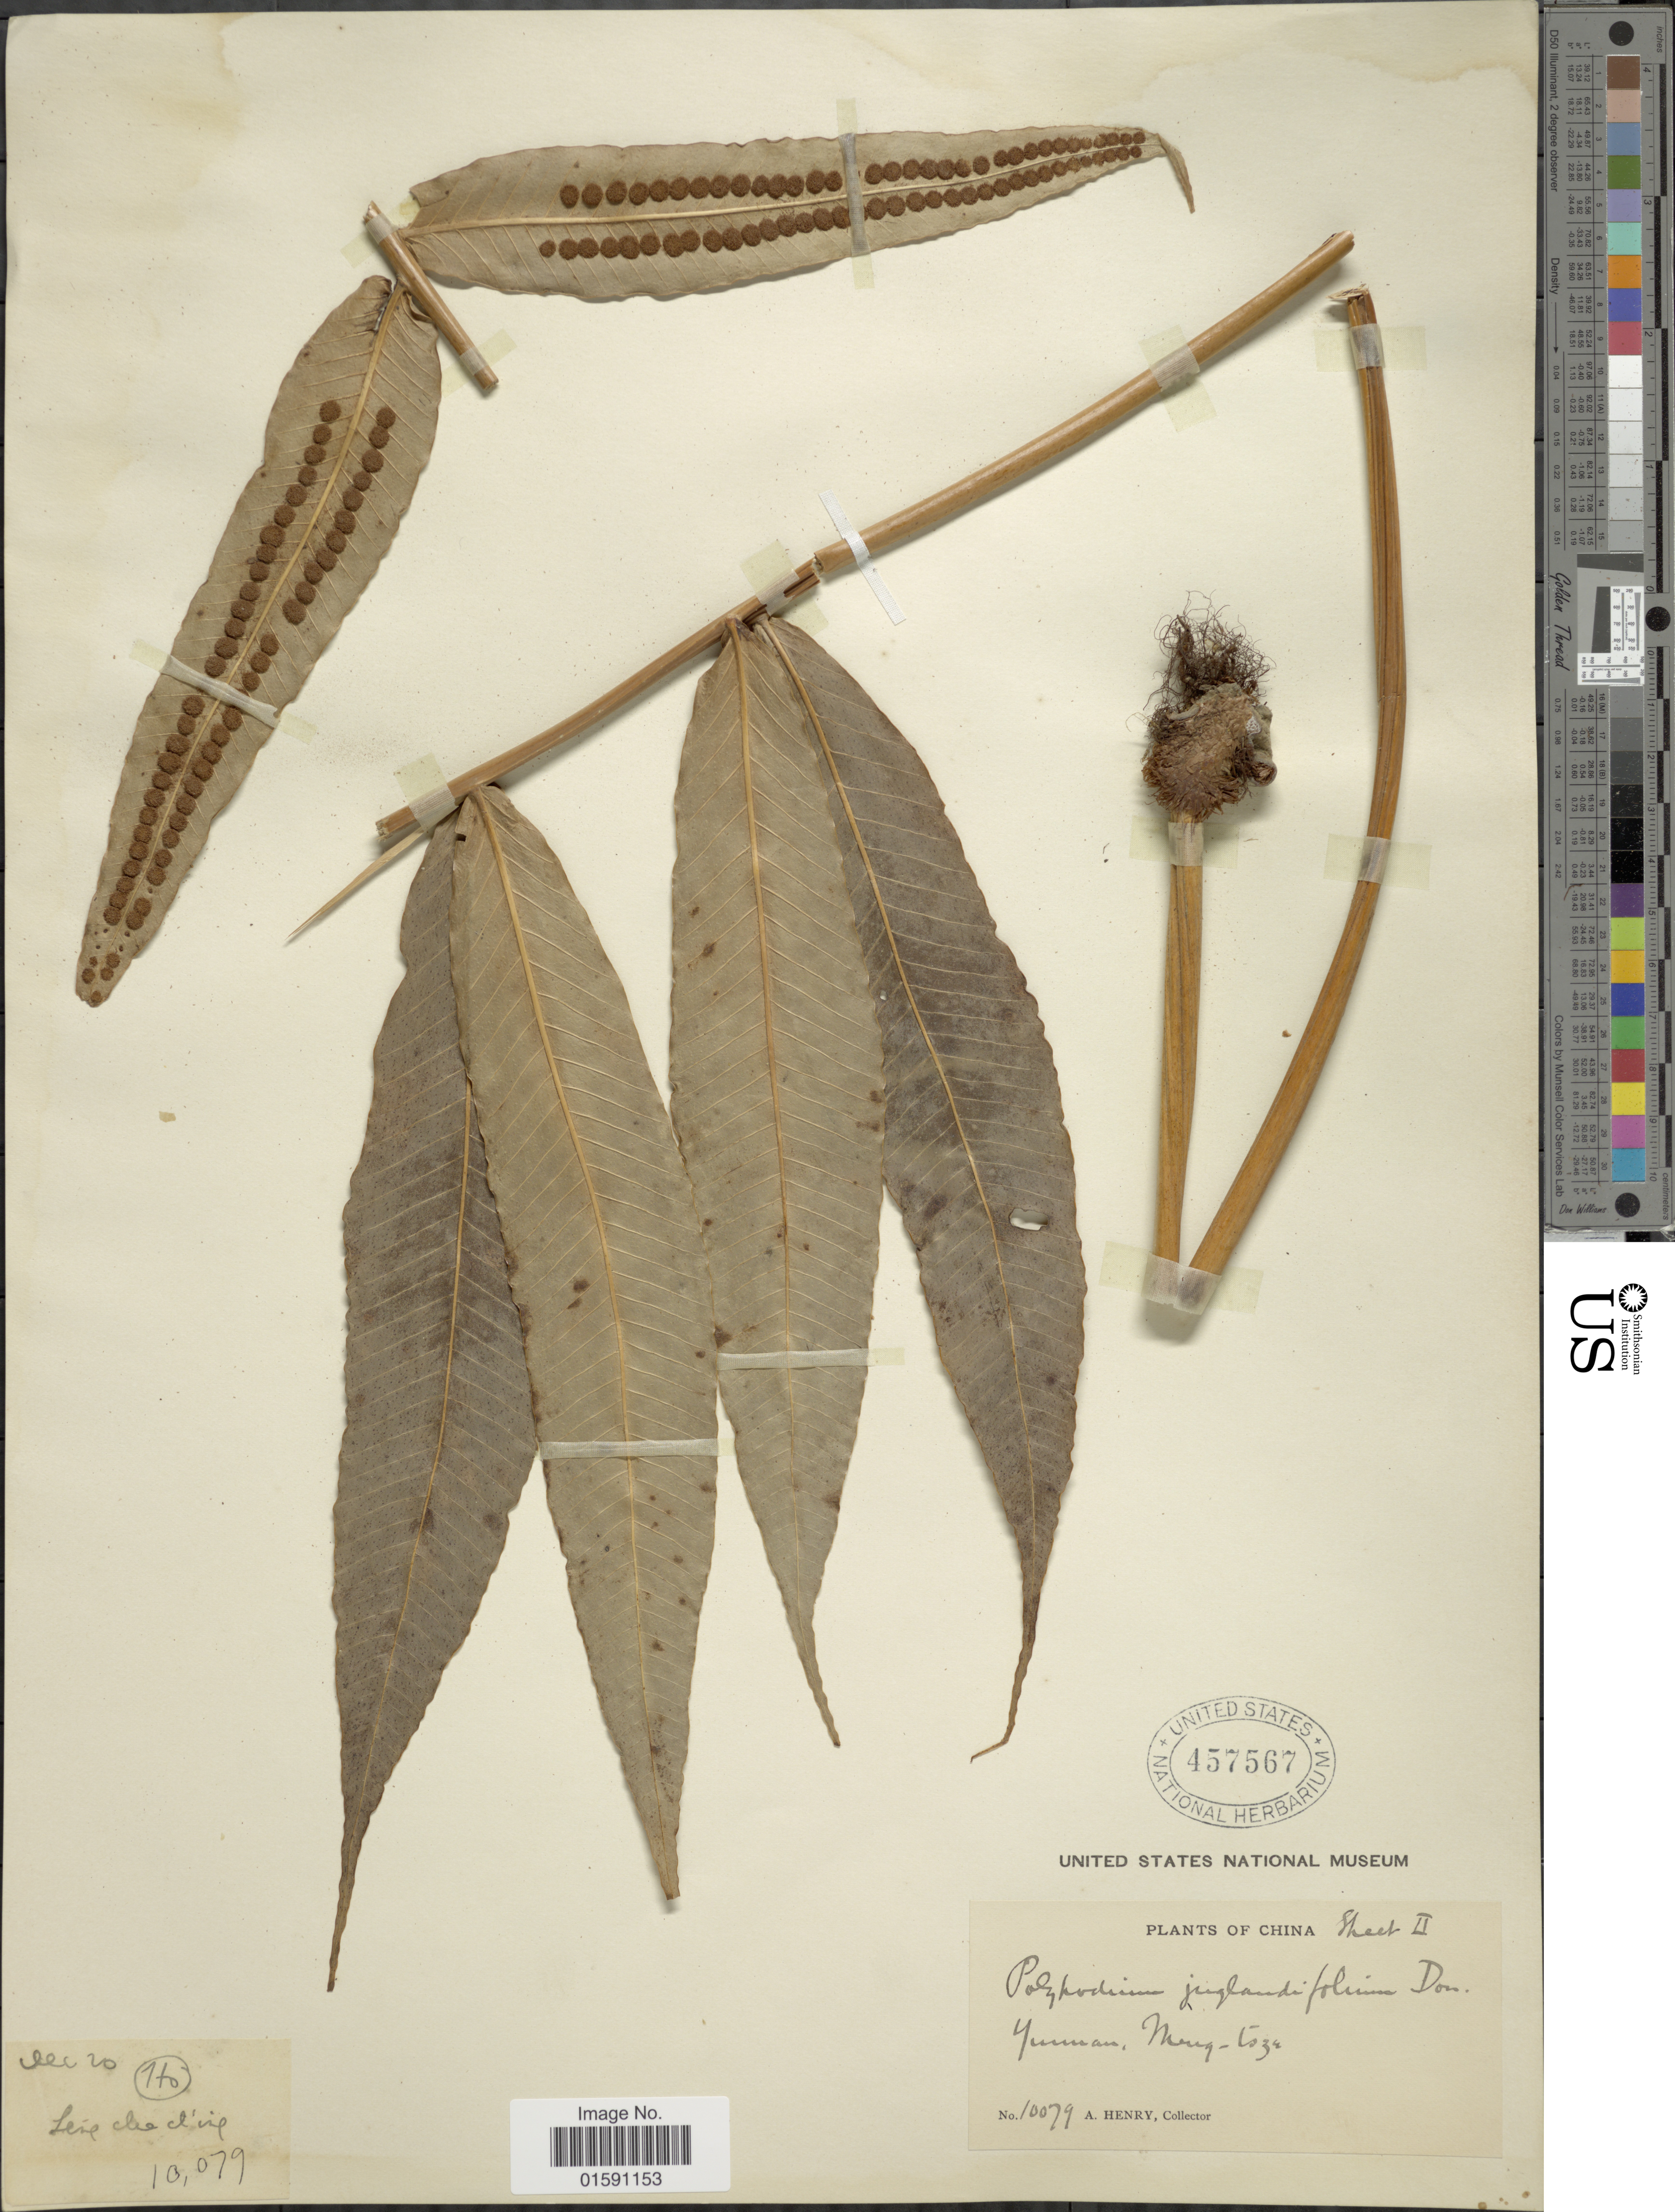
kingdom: Plantae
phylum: Tracheophyta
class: Polypodiopsida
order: Polypodiales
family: Polypodiaceae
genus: Arthromeris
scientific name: Arthromeris wallichiana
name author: (Spreng.) Ching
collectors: A. Henry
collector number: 10079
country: China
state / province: Yunnan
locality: Mengtze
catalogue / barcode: US 4578567